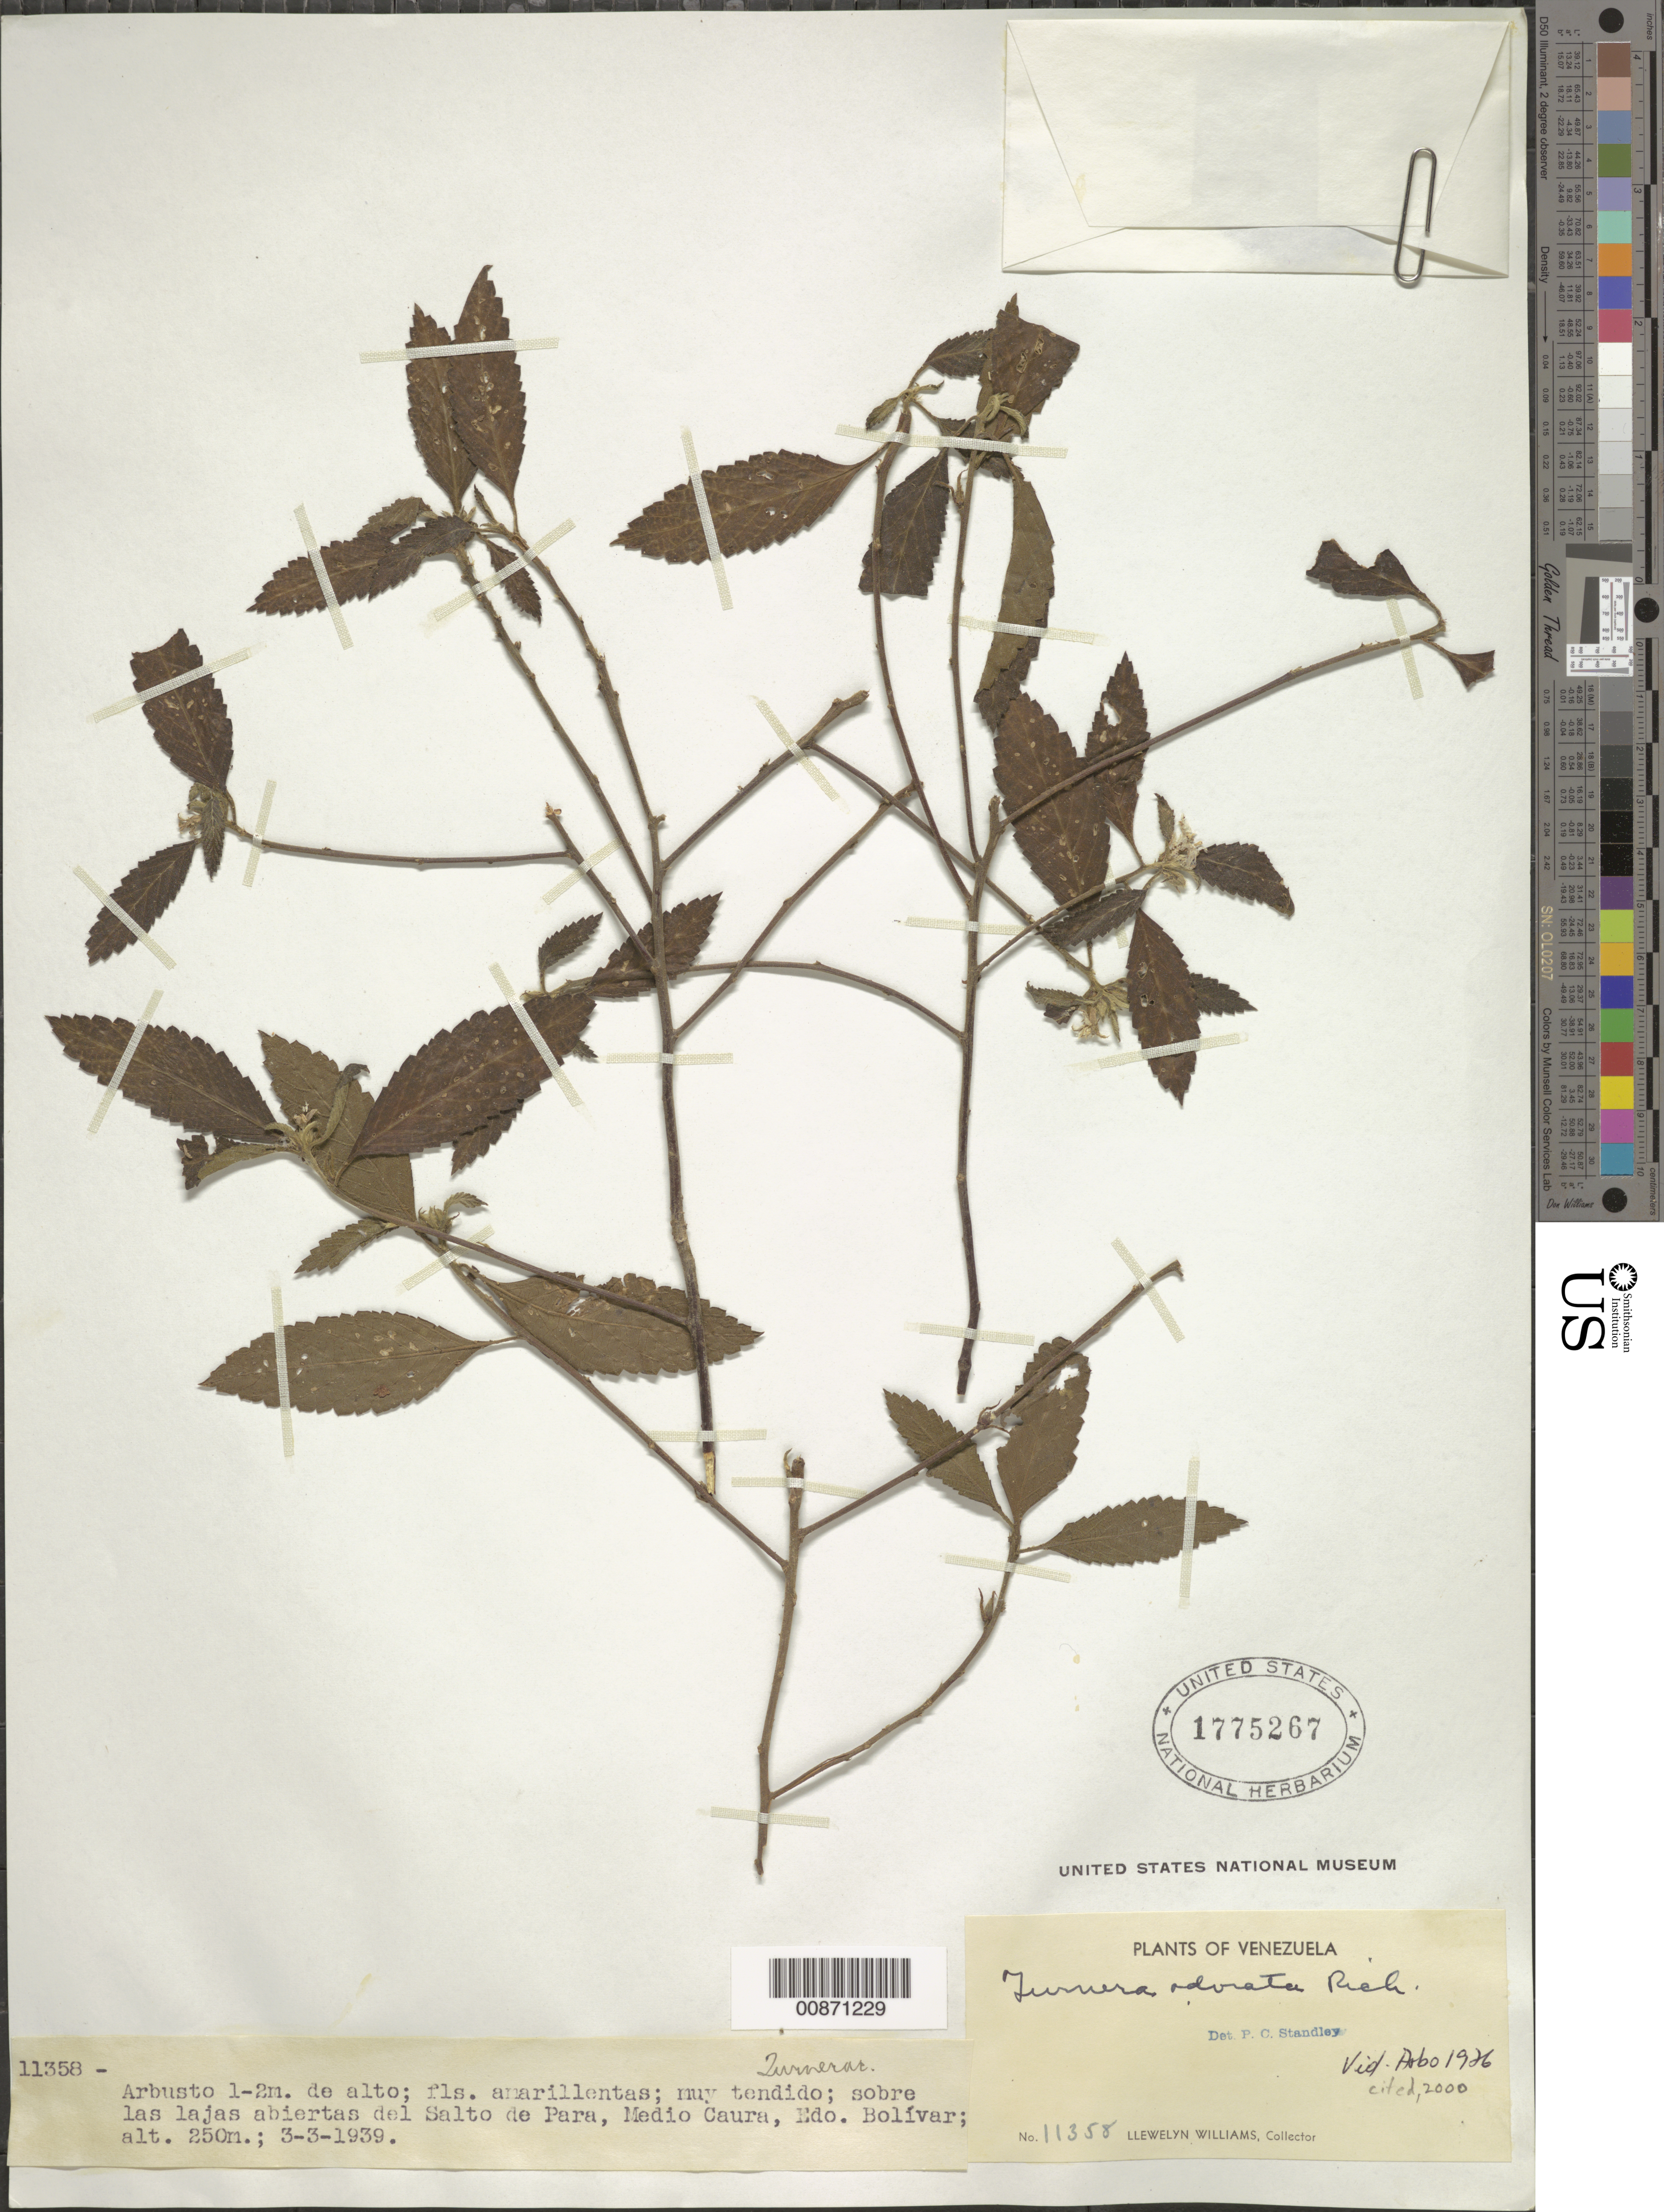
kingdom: Plantae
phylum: Tracheophyta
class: Magnoliopsida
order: Malpighiales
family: Turneraceae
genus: Turnera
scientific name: Turnera odorata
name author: Rich.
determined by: Arbo, M. M.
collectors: Ll. Williams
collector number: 11358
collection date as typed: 3-Mar-39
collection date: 1939-03-03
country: Venezuela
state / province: Bolívar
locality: Salto de Para, Medio Caura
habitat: Sobre las lajas abiertas del Salto de Para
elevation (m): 250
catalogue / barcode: US 1775267